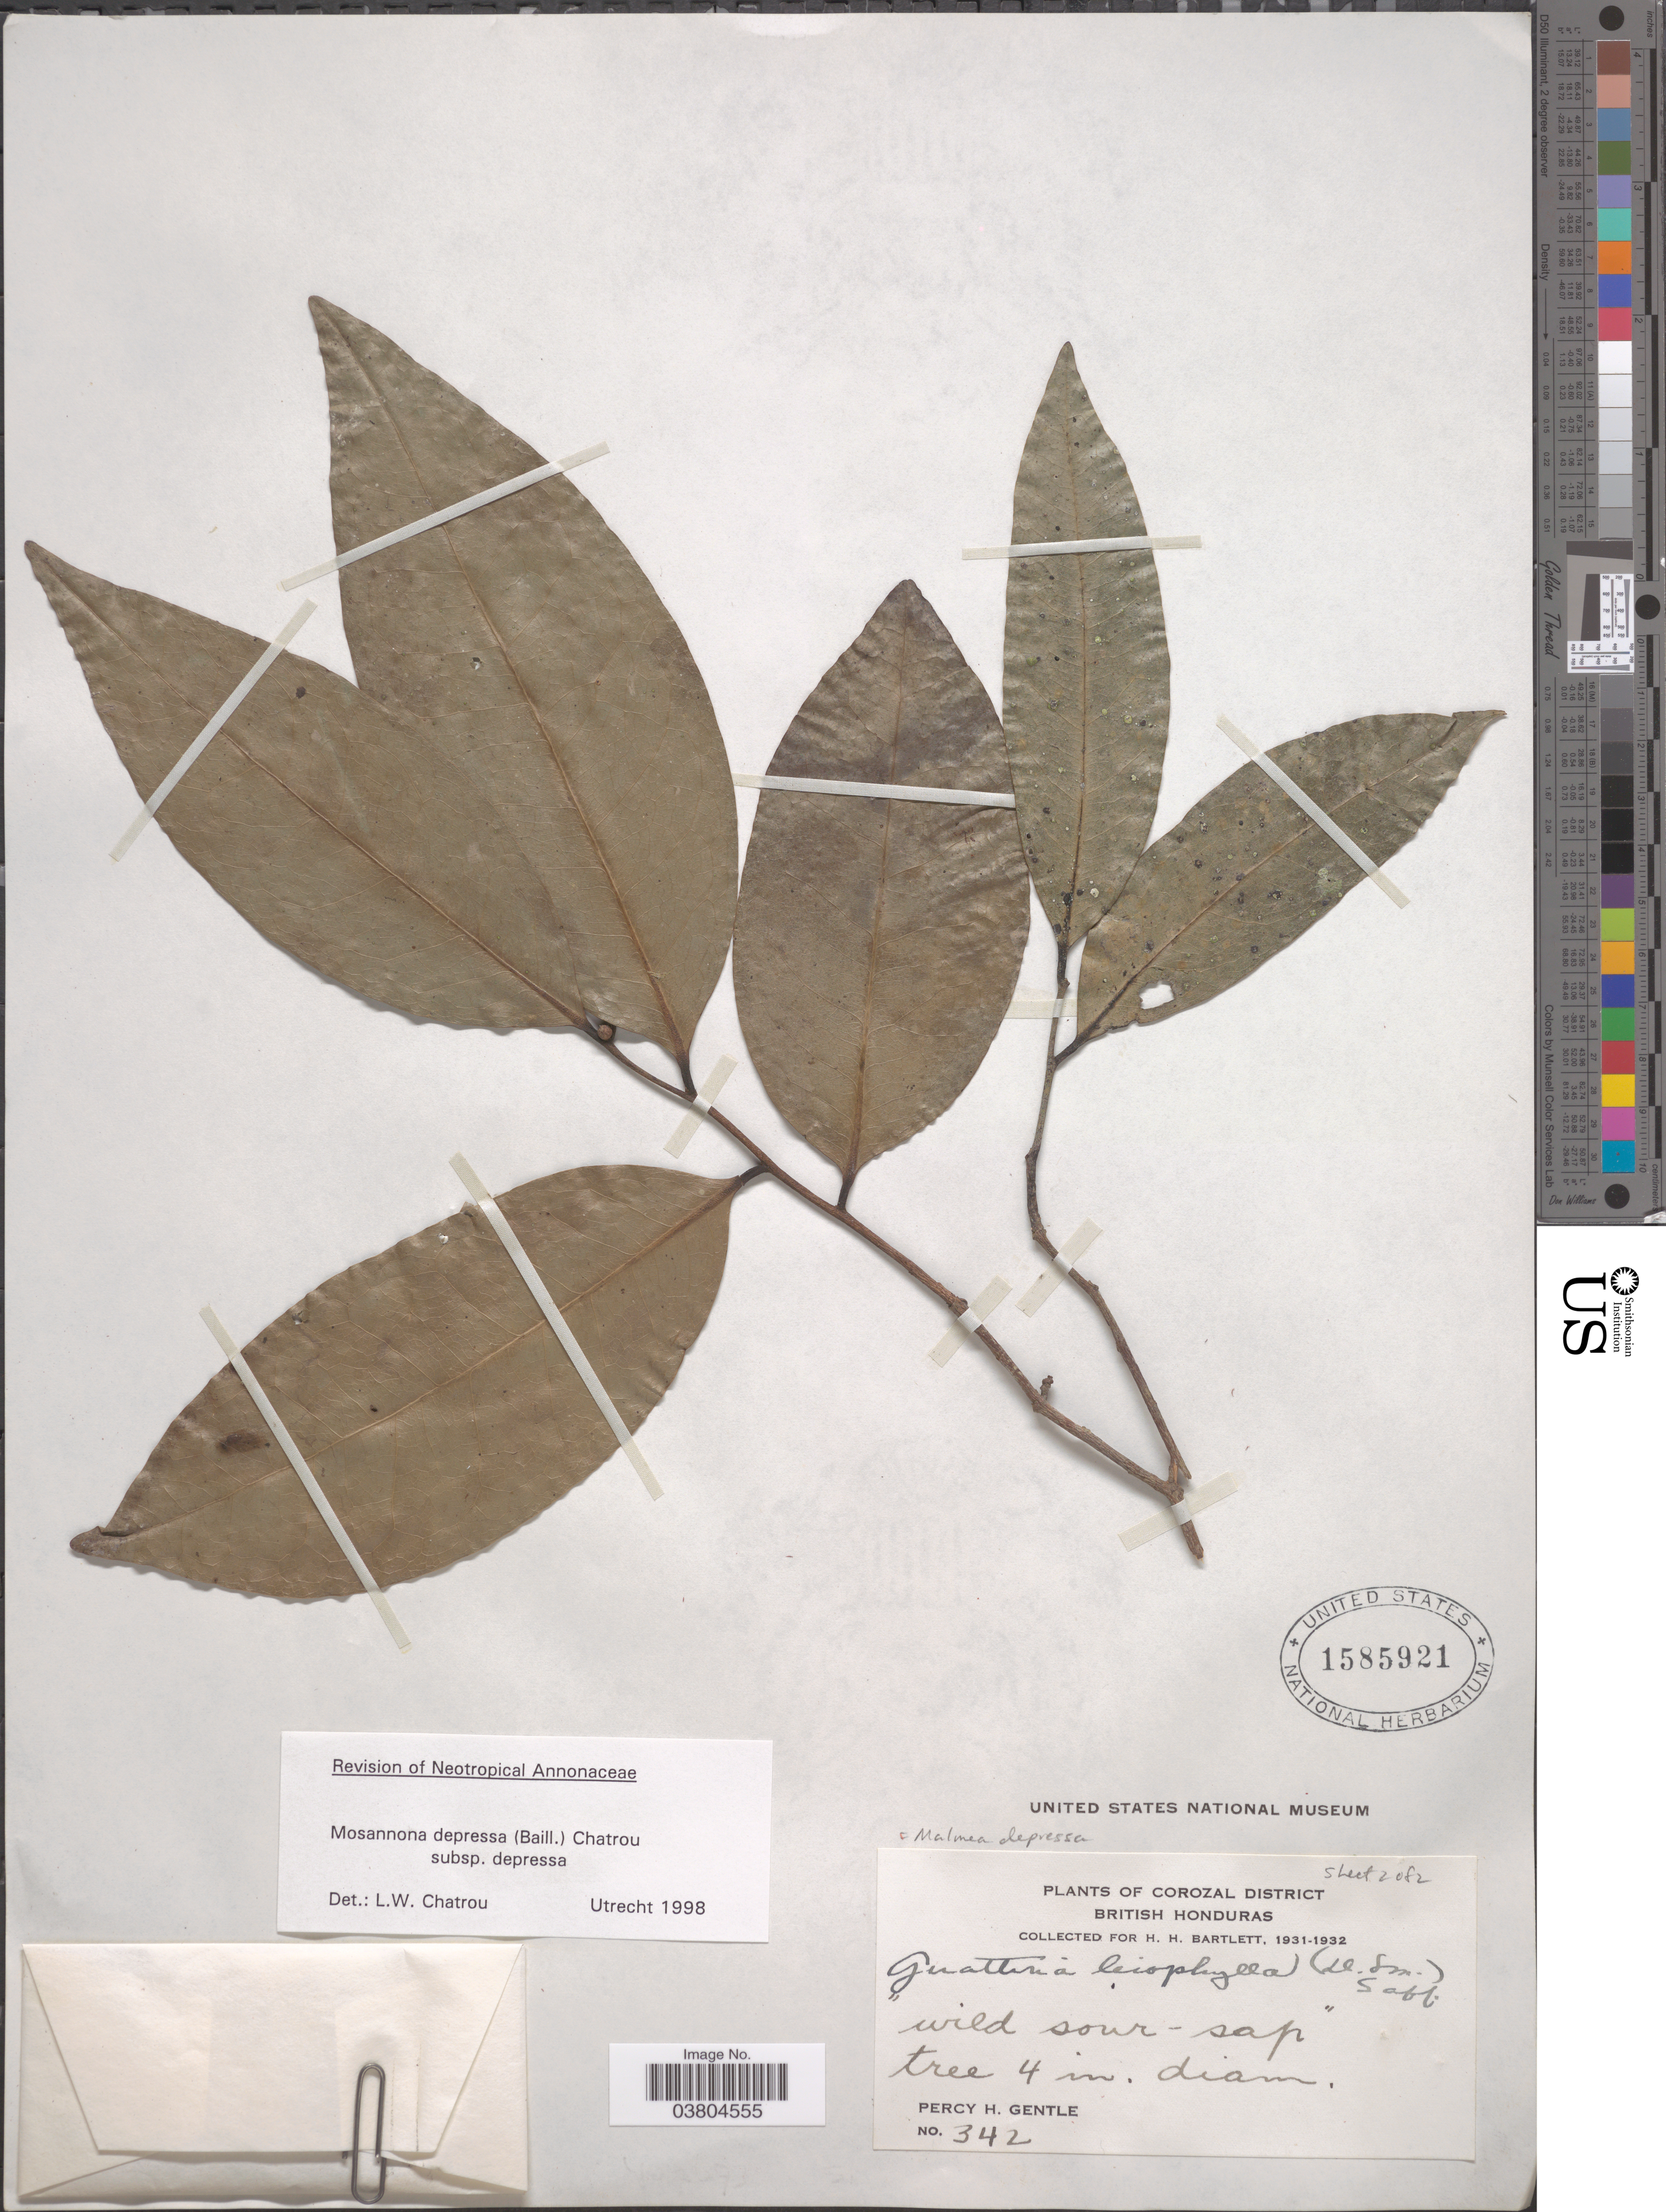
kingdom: Plantae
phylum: Tracheophyta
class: Magnoliopsida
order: Magnoliales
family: Annonaceae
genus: Mosannona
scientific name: Mosannona depressa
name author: (Baill.) Chatrou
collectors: P. H. Gentle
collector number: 342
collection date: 1931/1932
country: Belize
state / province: Corozal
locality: Corozal District. British Honduras.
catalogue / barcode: US 1585921